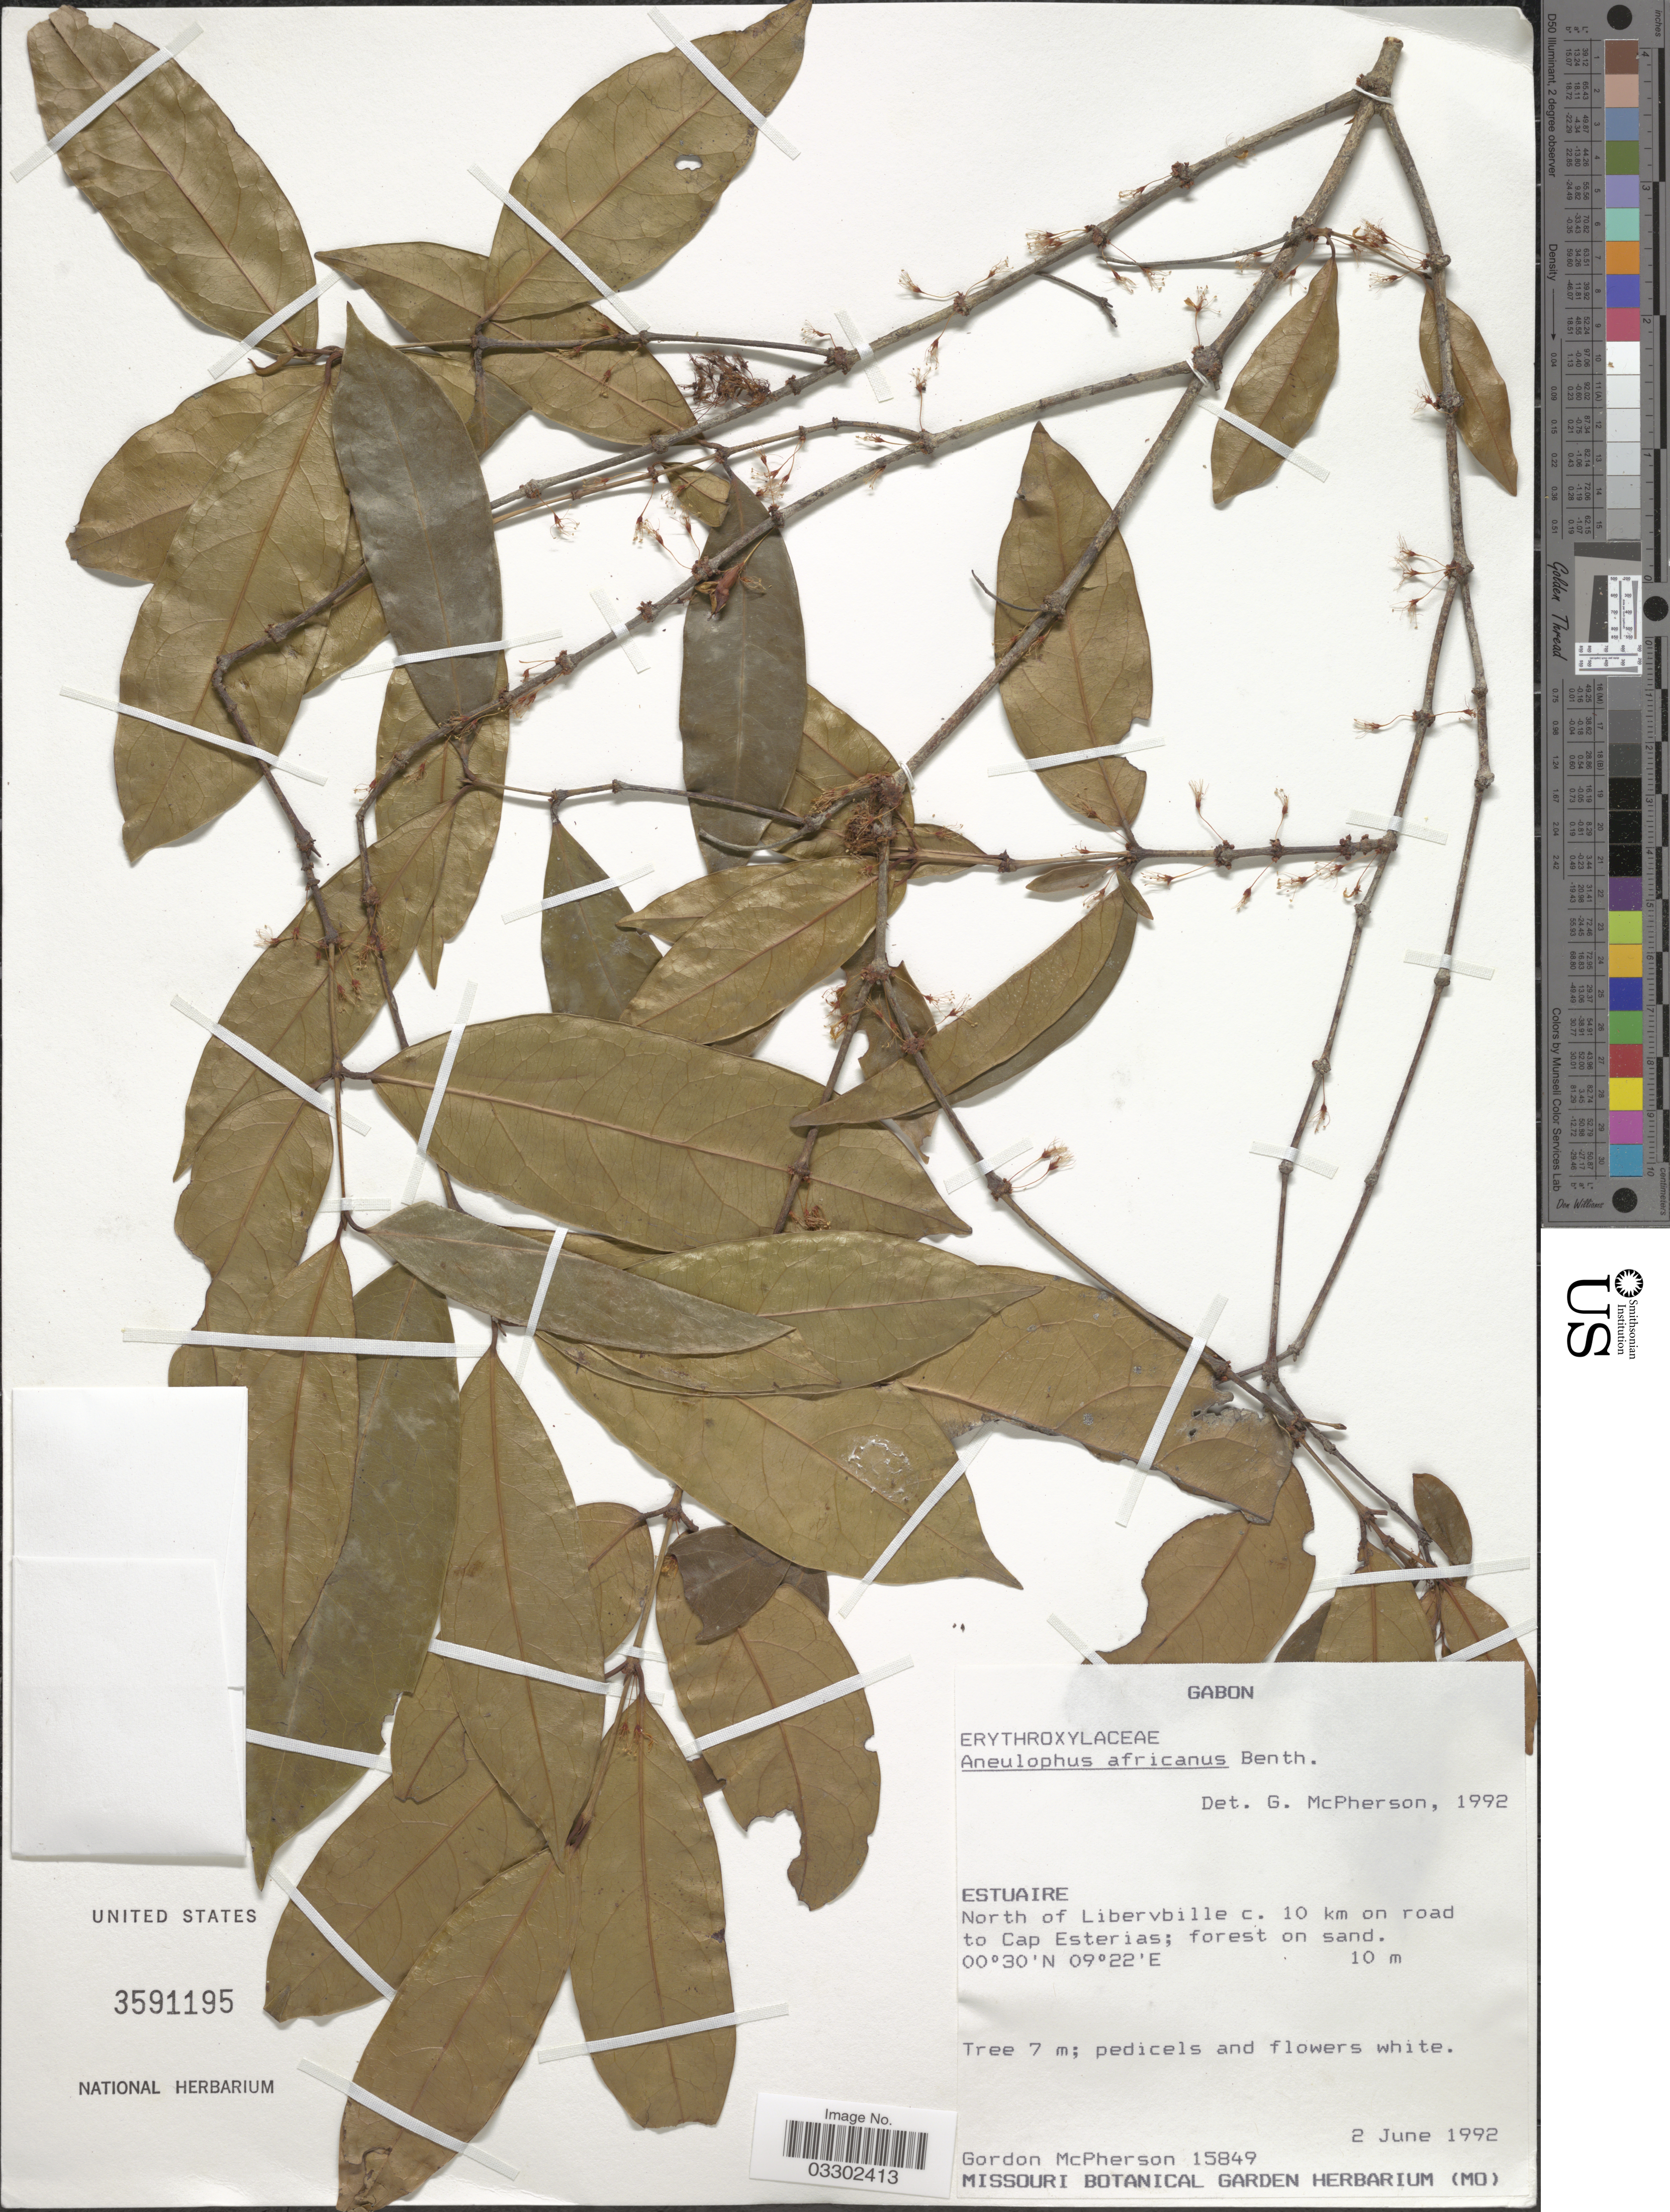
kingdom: Plantae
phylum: Tracheophyta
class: Magnoliopsida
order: Malpighiales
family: Erythroxylaceae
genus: Aneulophus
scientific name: Aneulophus africana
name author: Benth.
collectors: G. D. McPherson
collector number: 15849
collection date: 1992-06-02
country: Gabon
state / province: Estuaire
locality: North of Libervbille c. 10 km on road to Cap Esterias.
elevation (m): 10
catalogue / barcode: US 3591195